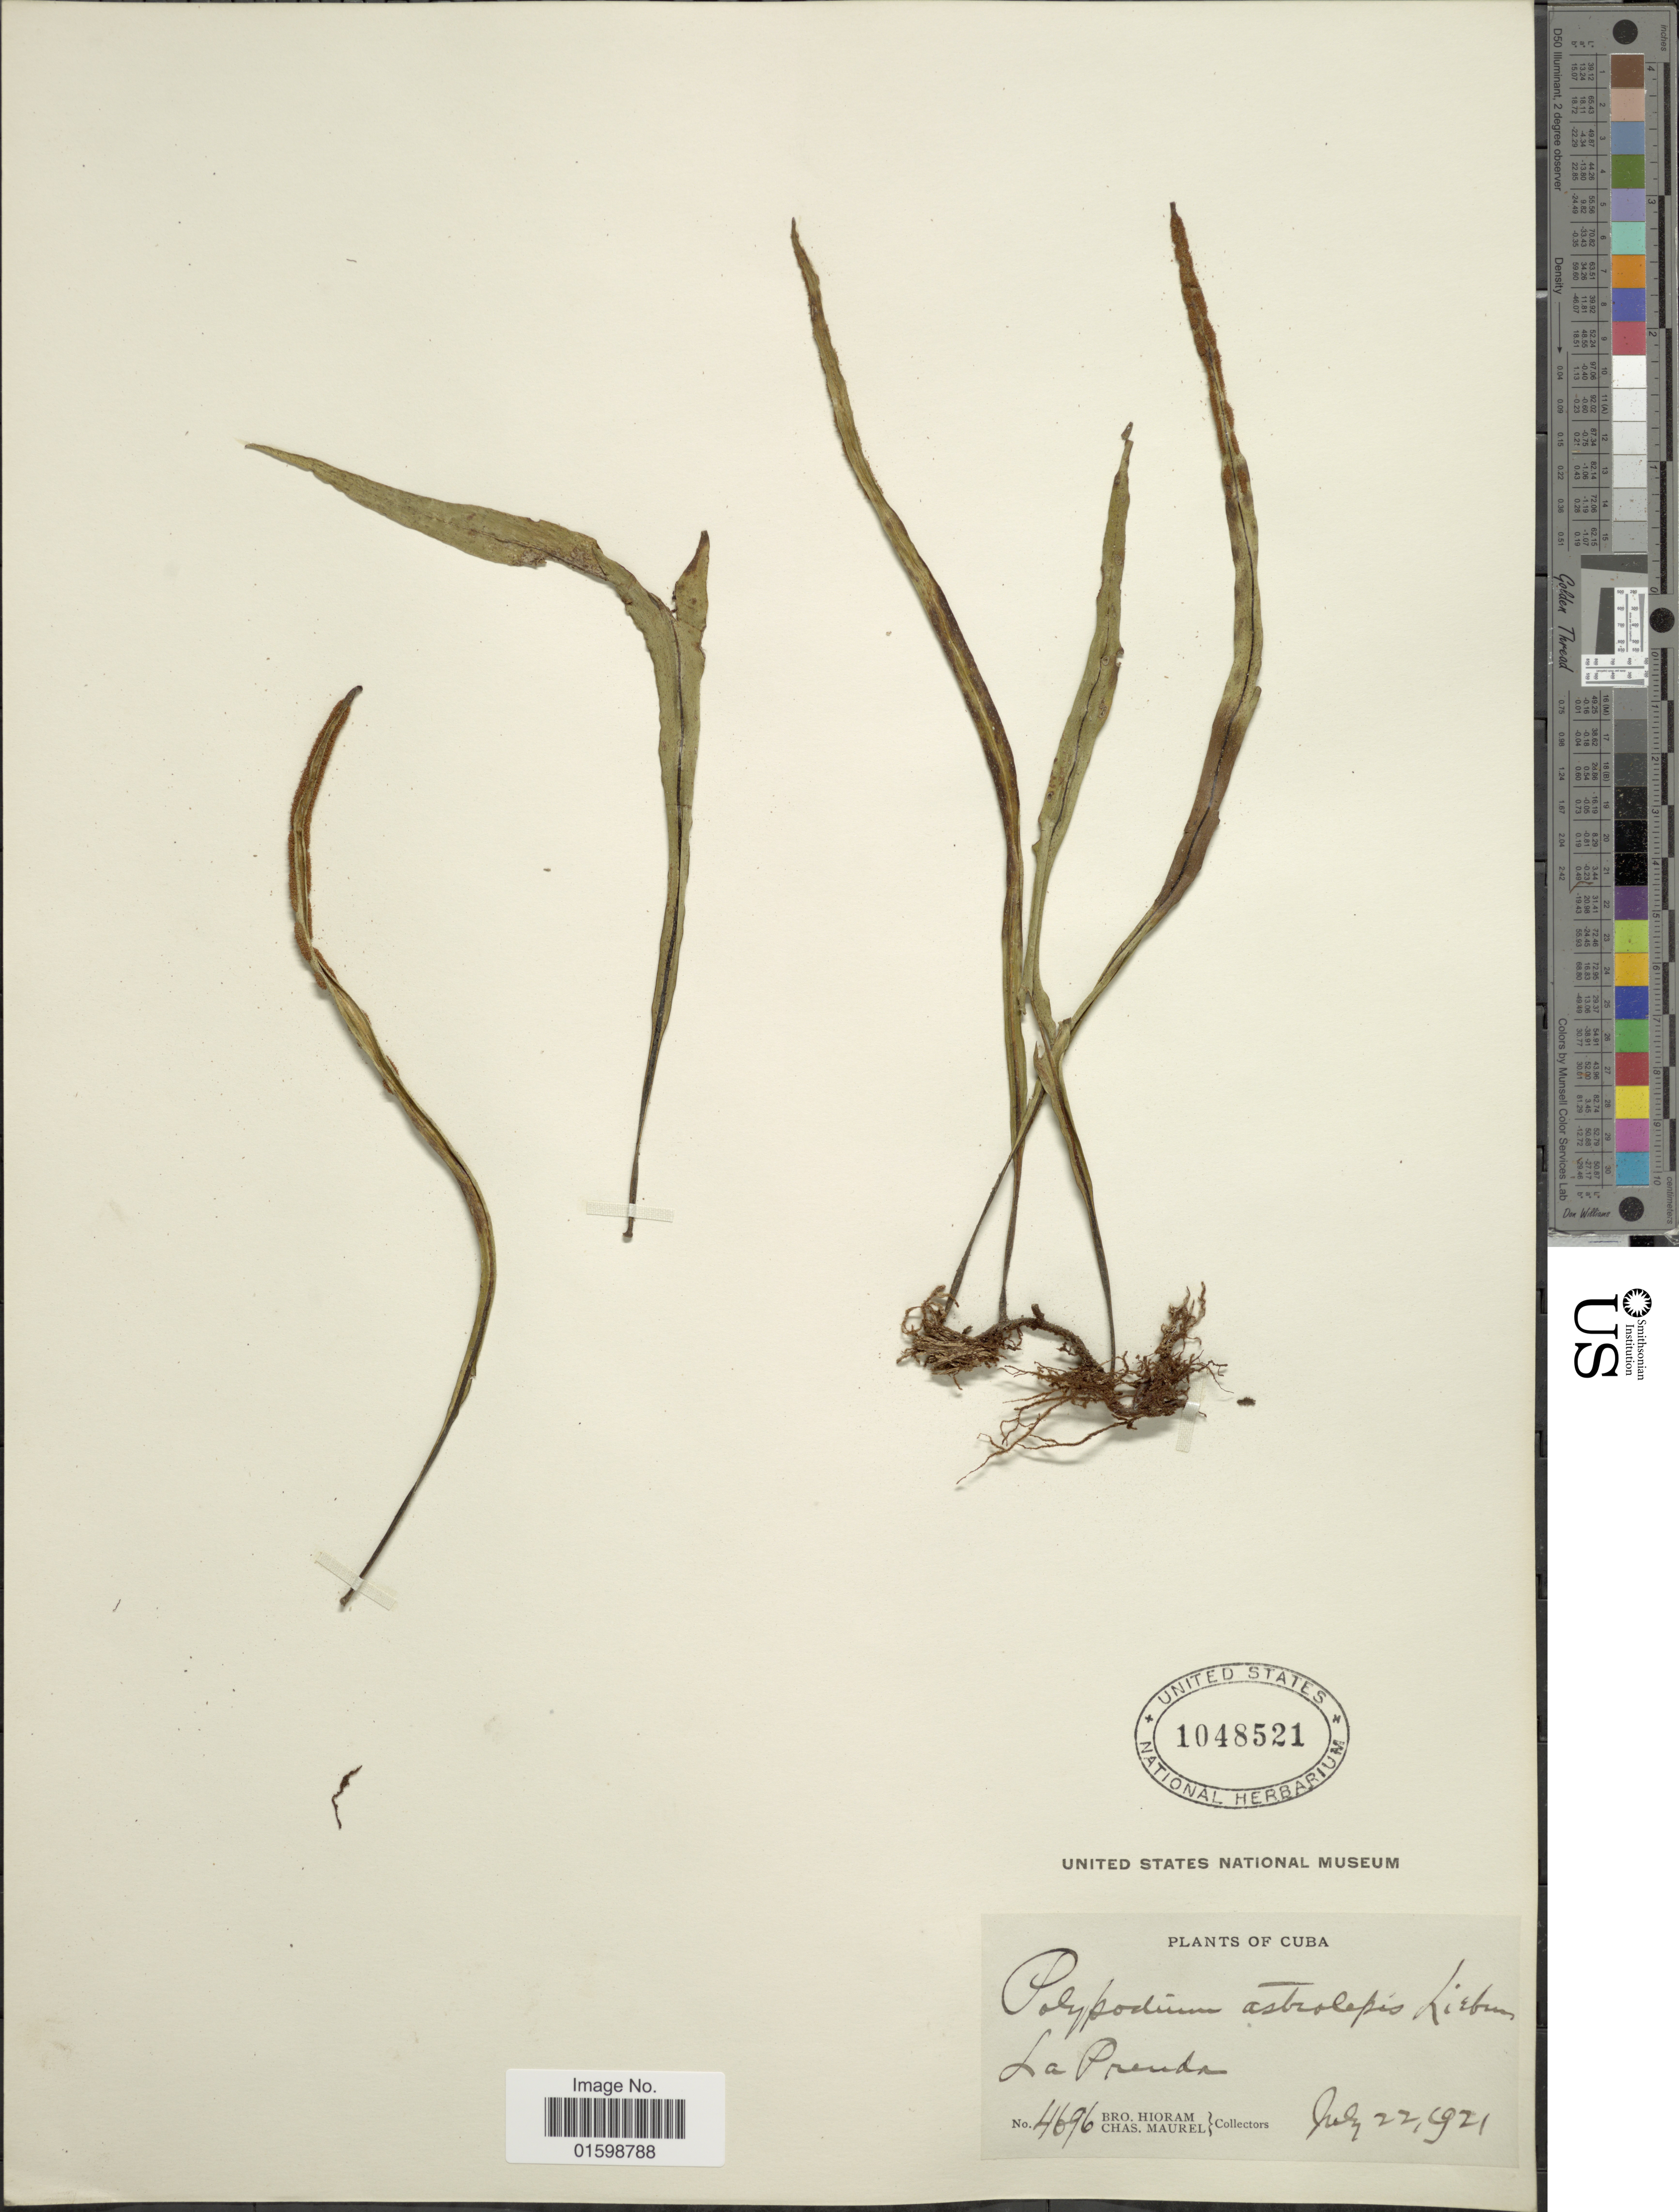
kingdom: Plantae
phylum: Tracheophyta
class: Polypodiopsida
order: Polypodiales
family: Polypodiaceae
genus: Pleopeltis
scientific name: Pleopeltis astrolepis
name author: (Liebm.) E. Fourn.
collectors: Bro. Hioram & C. Maurel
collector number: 4696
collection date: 1921-07-22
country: Cuba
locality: La Prenda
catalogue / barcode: US 1048521